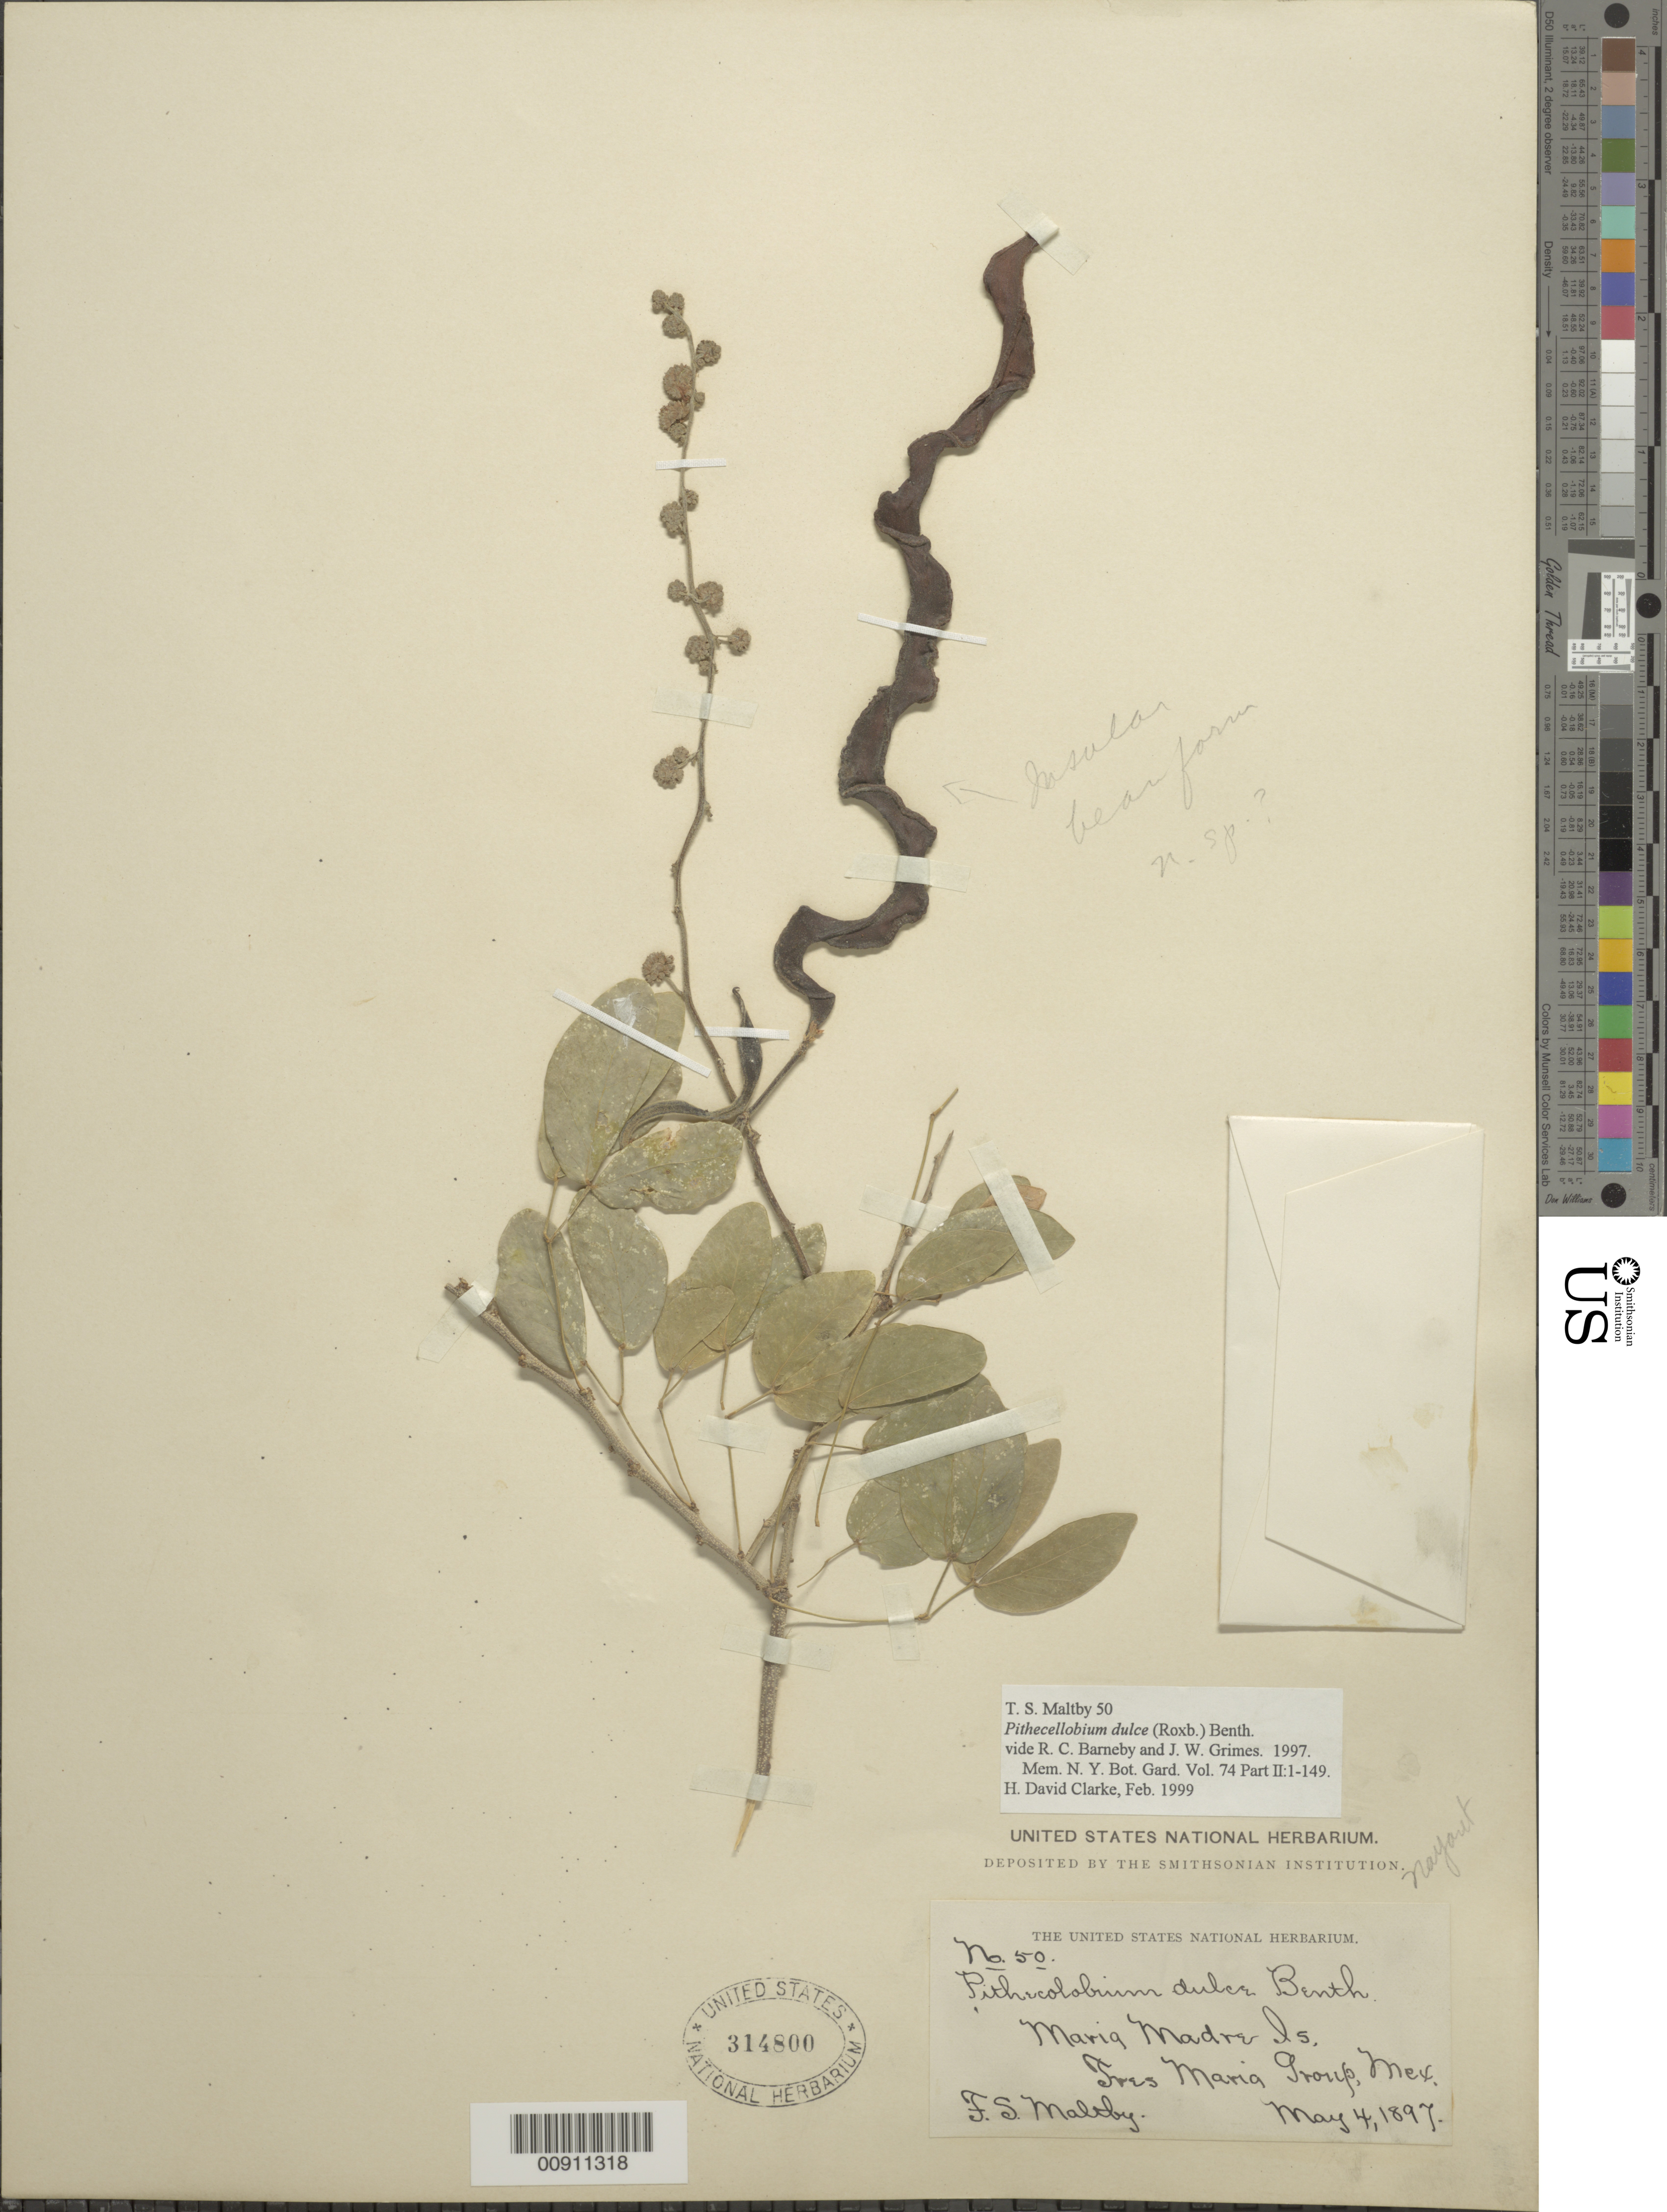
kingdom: Plantae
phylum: Tracheophyta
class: Magnoliopsida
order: Fabales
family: Fabaceae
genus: Pithecellobium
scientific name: Pithecellobium dulce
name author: (Roxb.) Benth.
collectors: T. S. Maltby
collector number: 50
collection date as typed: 04 May 1897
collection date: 1897-05-04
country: Mexico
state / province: Nayarit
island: Maria Madre I.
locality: Maria Madre Is., Tres Maria Group.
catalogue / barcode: US 314800